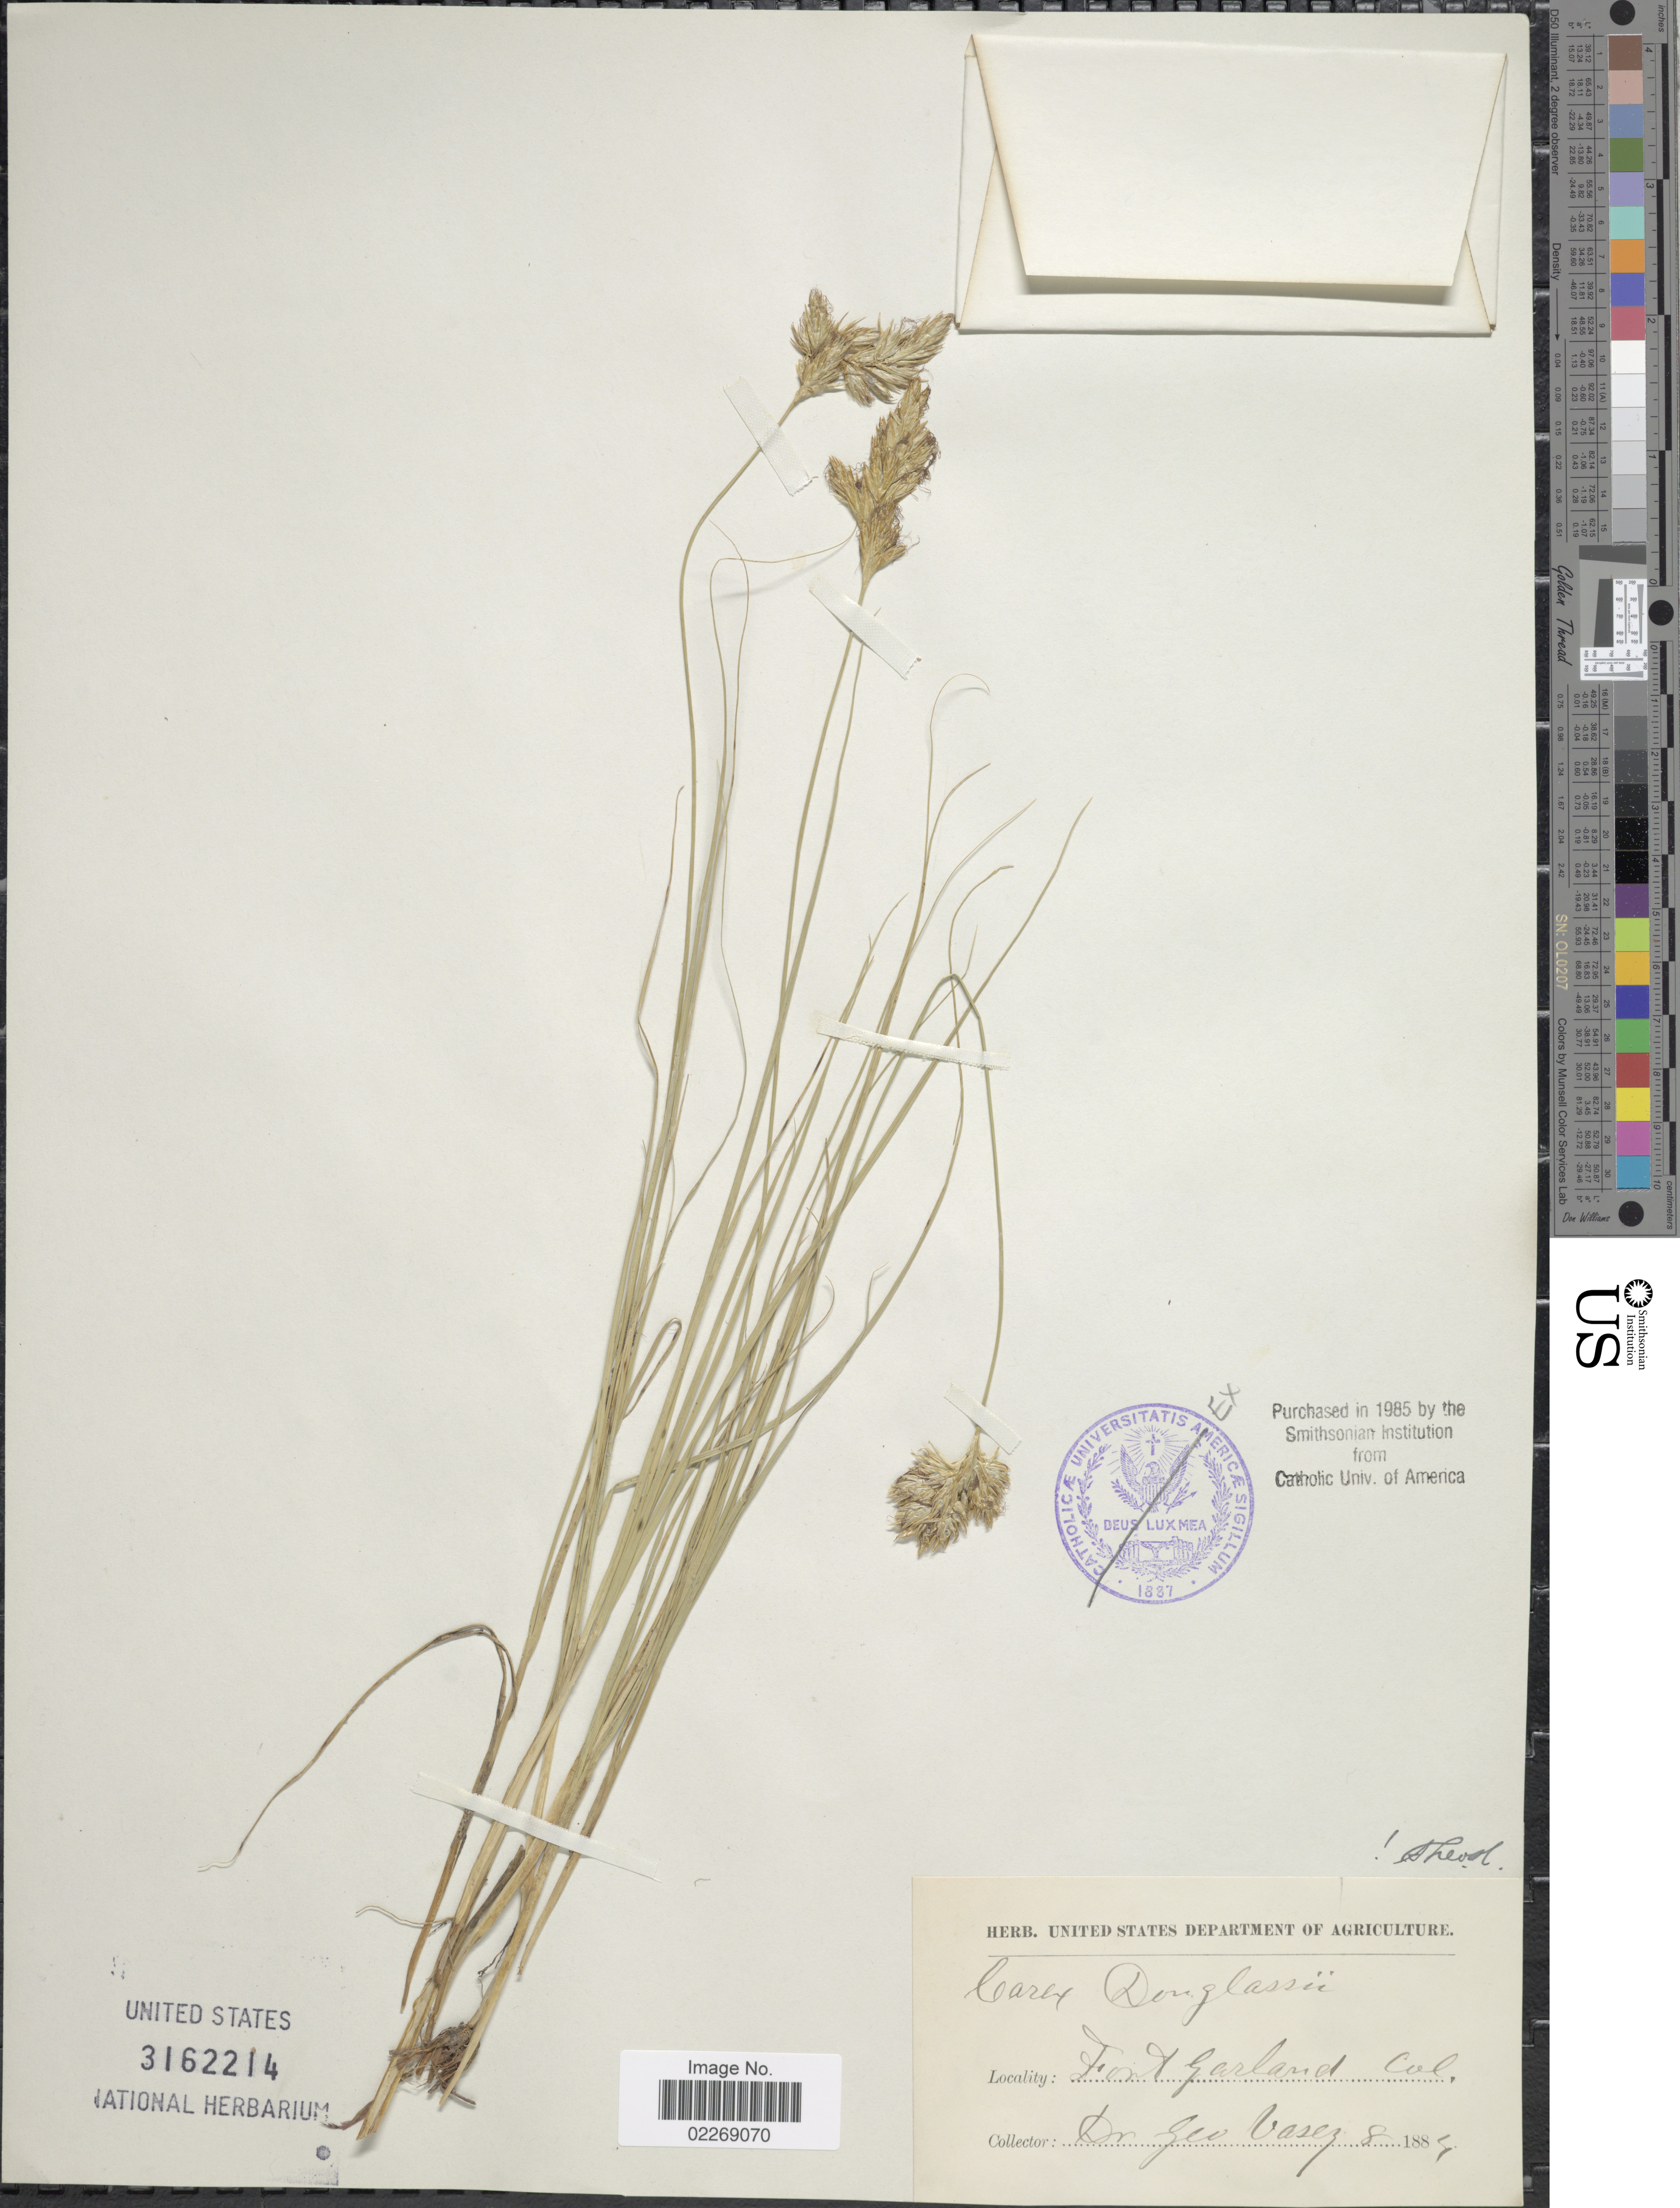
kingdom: Plantae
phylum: Tracheophyta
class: Liliopsida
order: Poales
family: Cyperaceae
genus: Carex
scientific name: Carex douglasii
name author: Boott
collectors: G. Vasey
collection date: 1884-08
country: United States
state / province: Colorado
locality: Fort Garland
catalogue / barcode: US 3162214